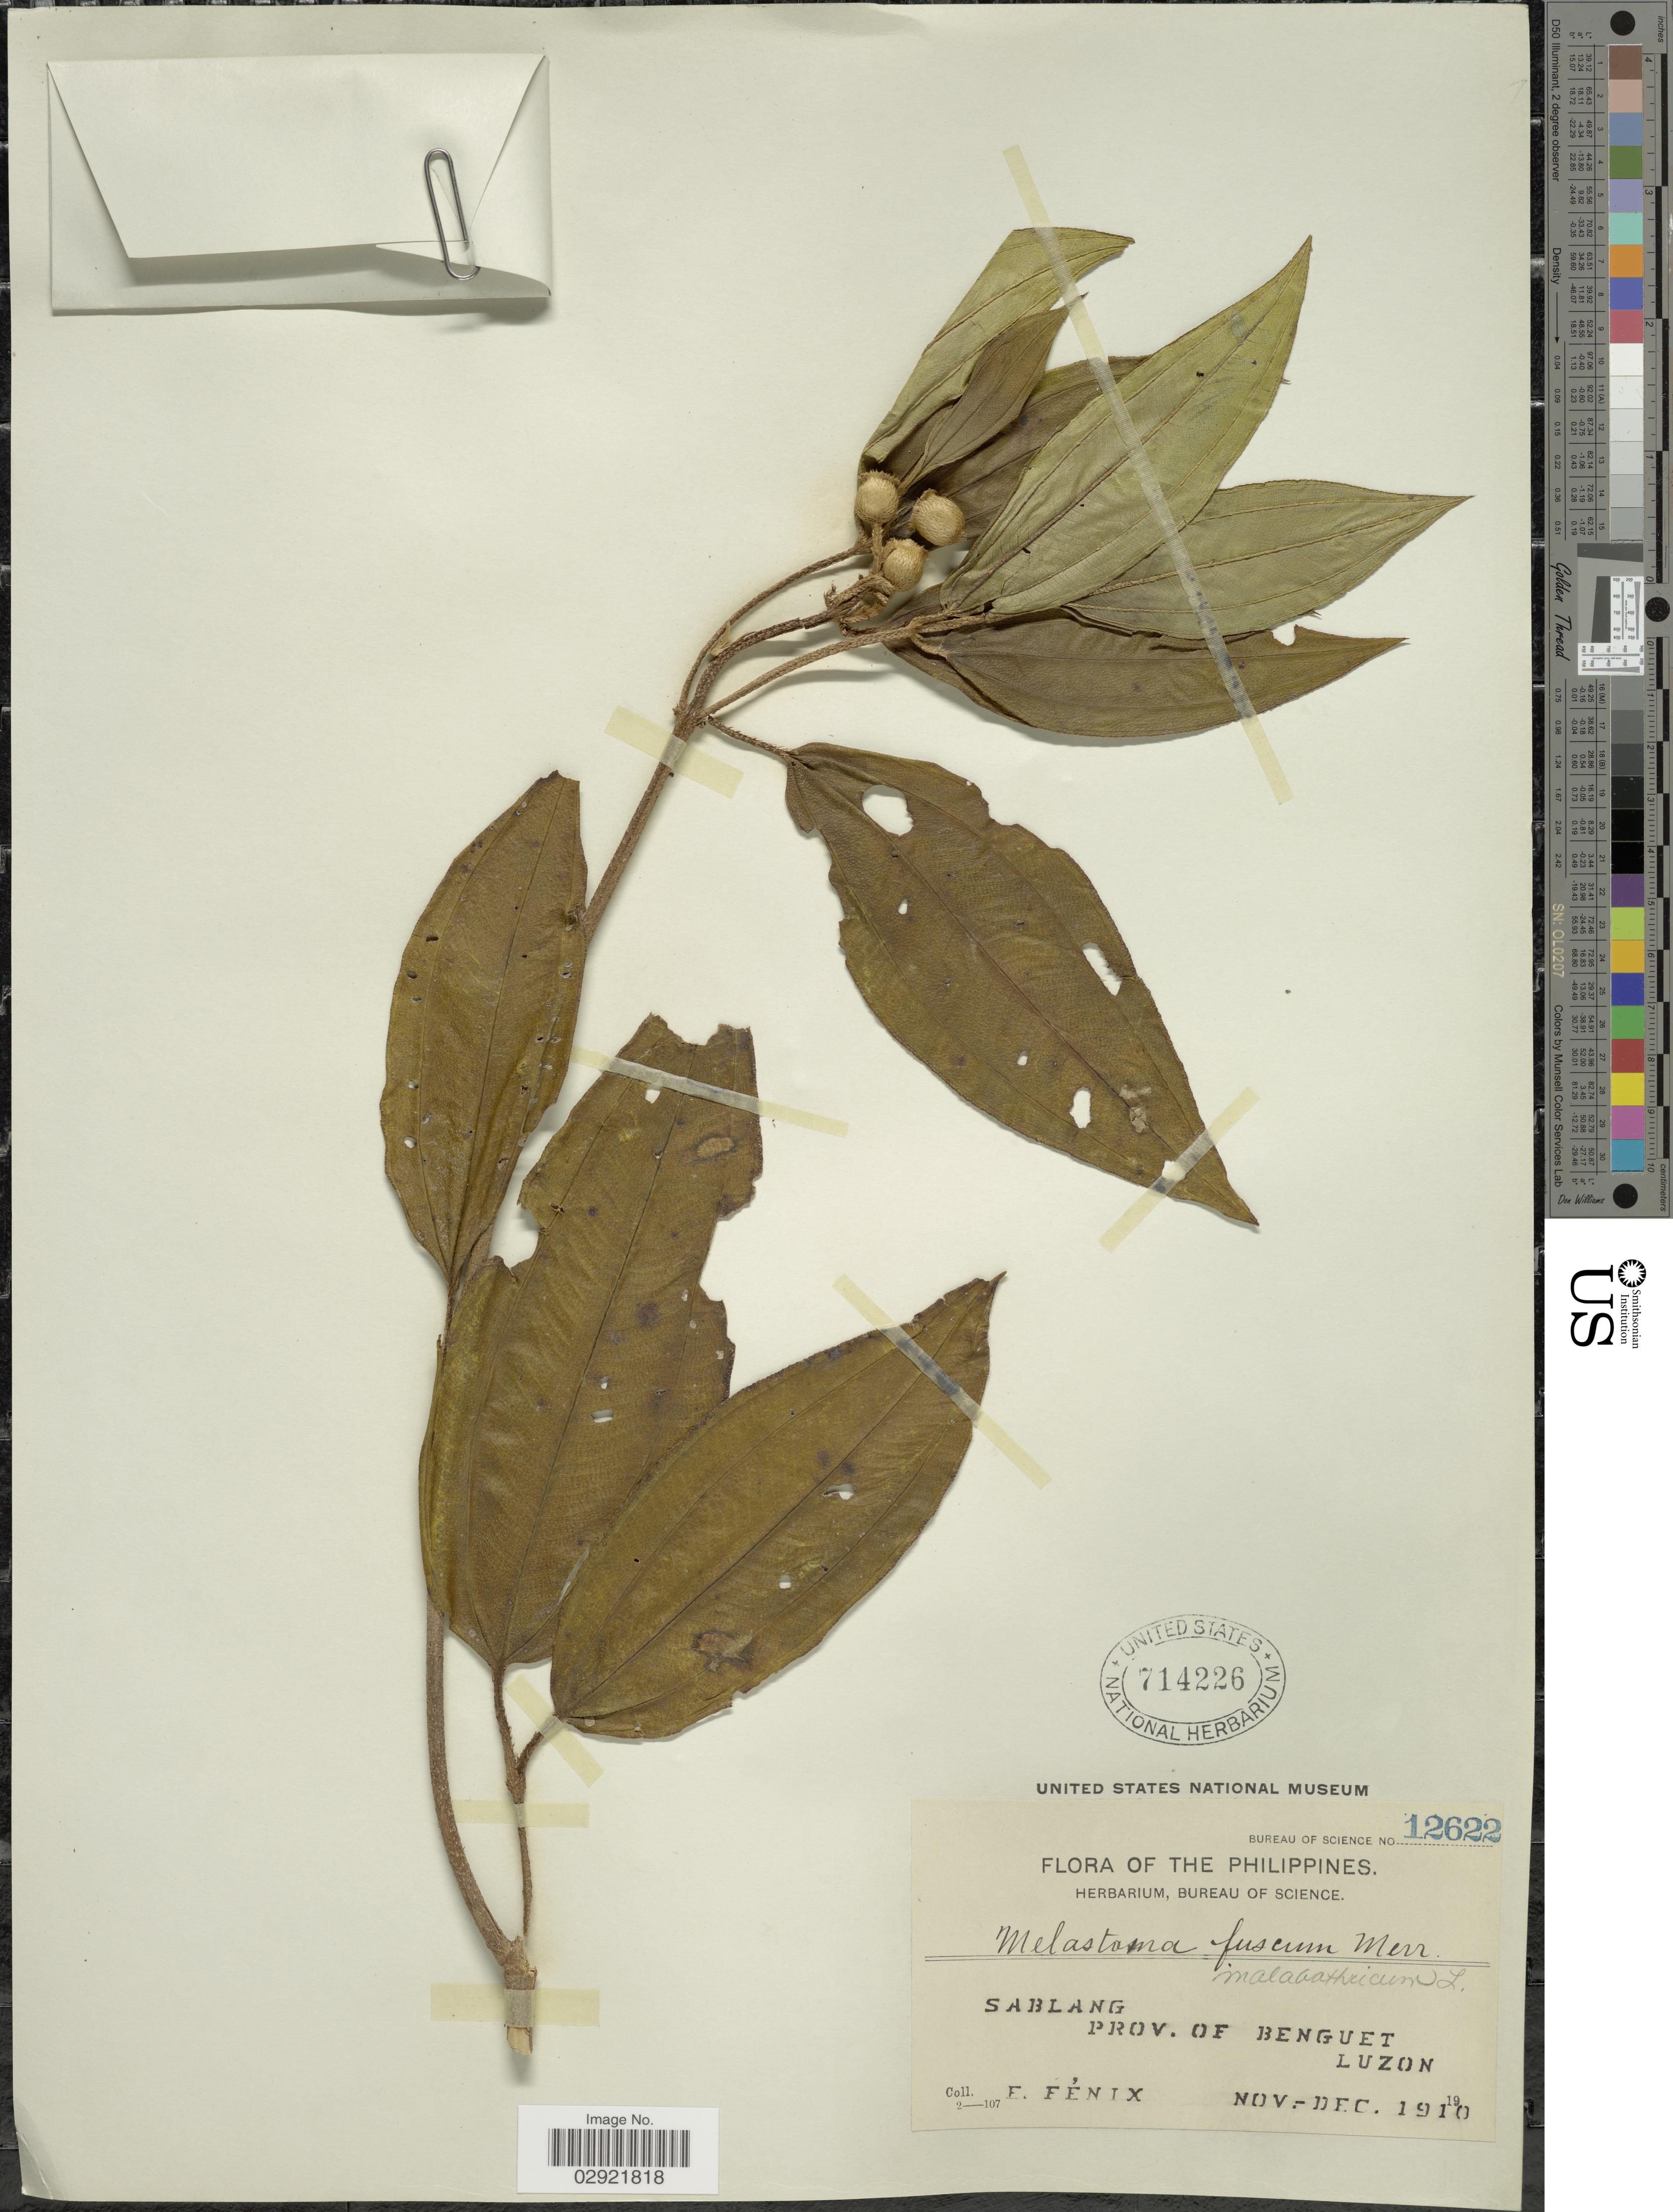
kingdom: Plantae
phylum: Tracheophyta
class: Magnoliopsida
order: Myrtales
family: Melastomataceae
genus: Melastoma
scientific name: Melastoma malabathricum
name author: L.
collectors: E. Fénix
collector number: Bureau of Science 12622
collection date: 1910-11/1910-12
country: Philippines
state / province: Cordillera (Administrative Region)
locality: Sablang. Prov. of Benguet. Luzon.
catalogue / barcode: US 714226